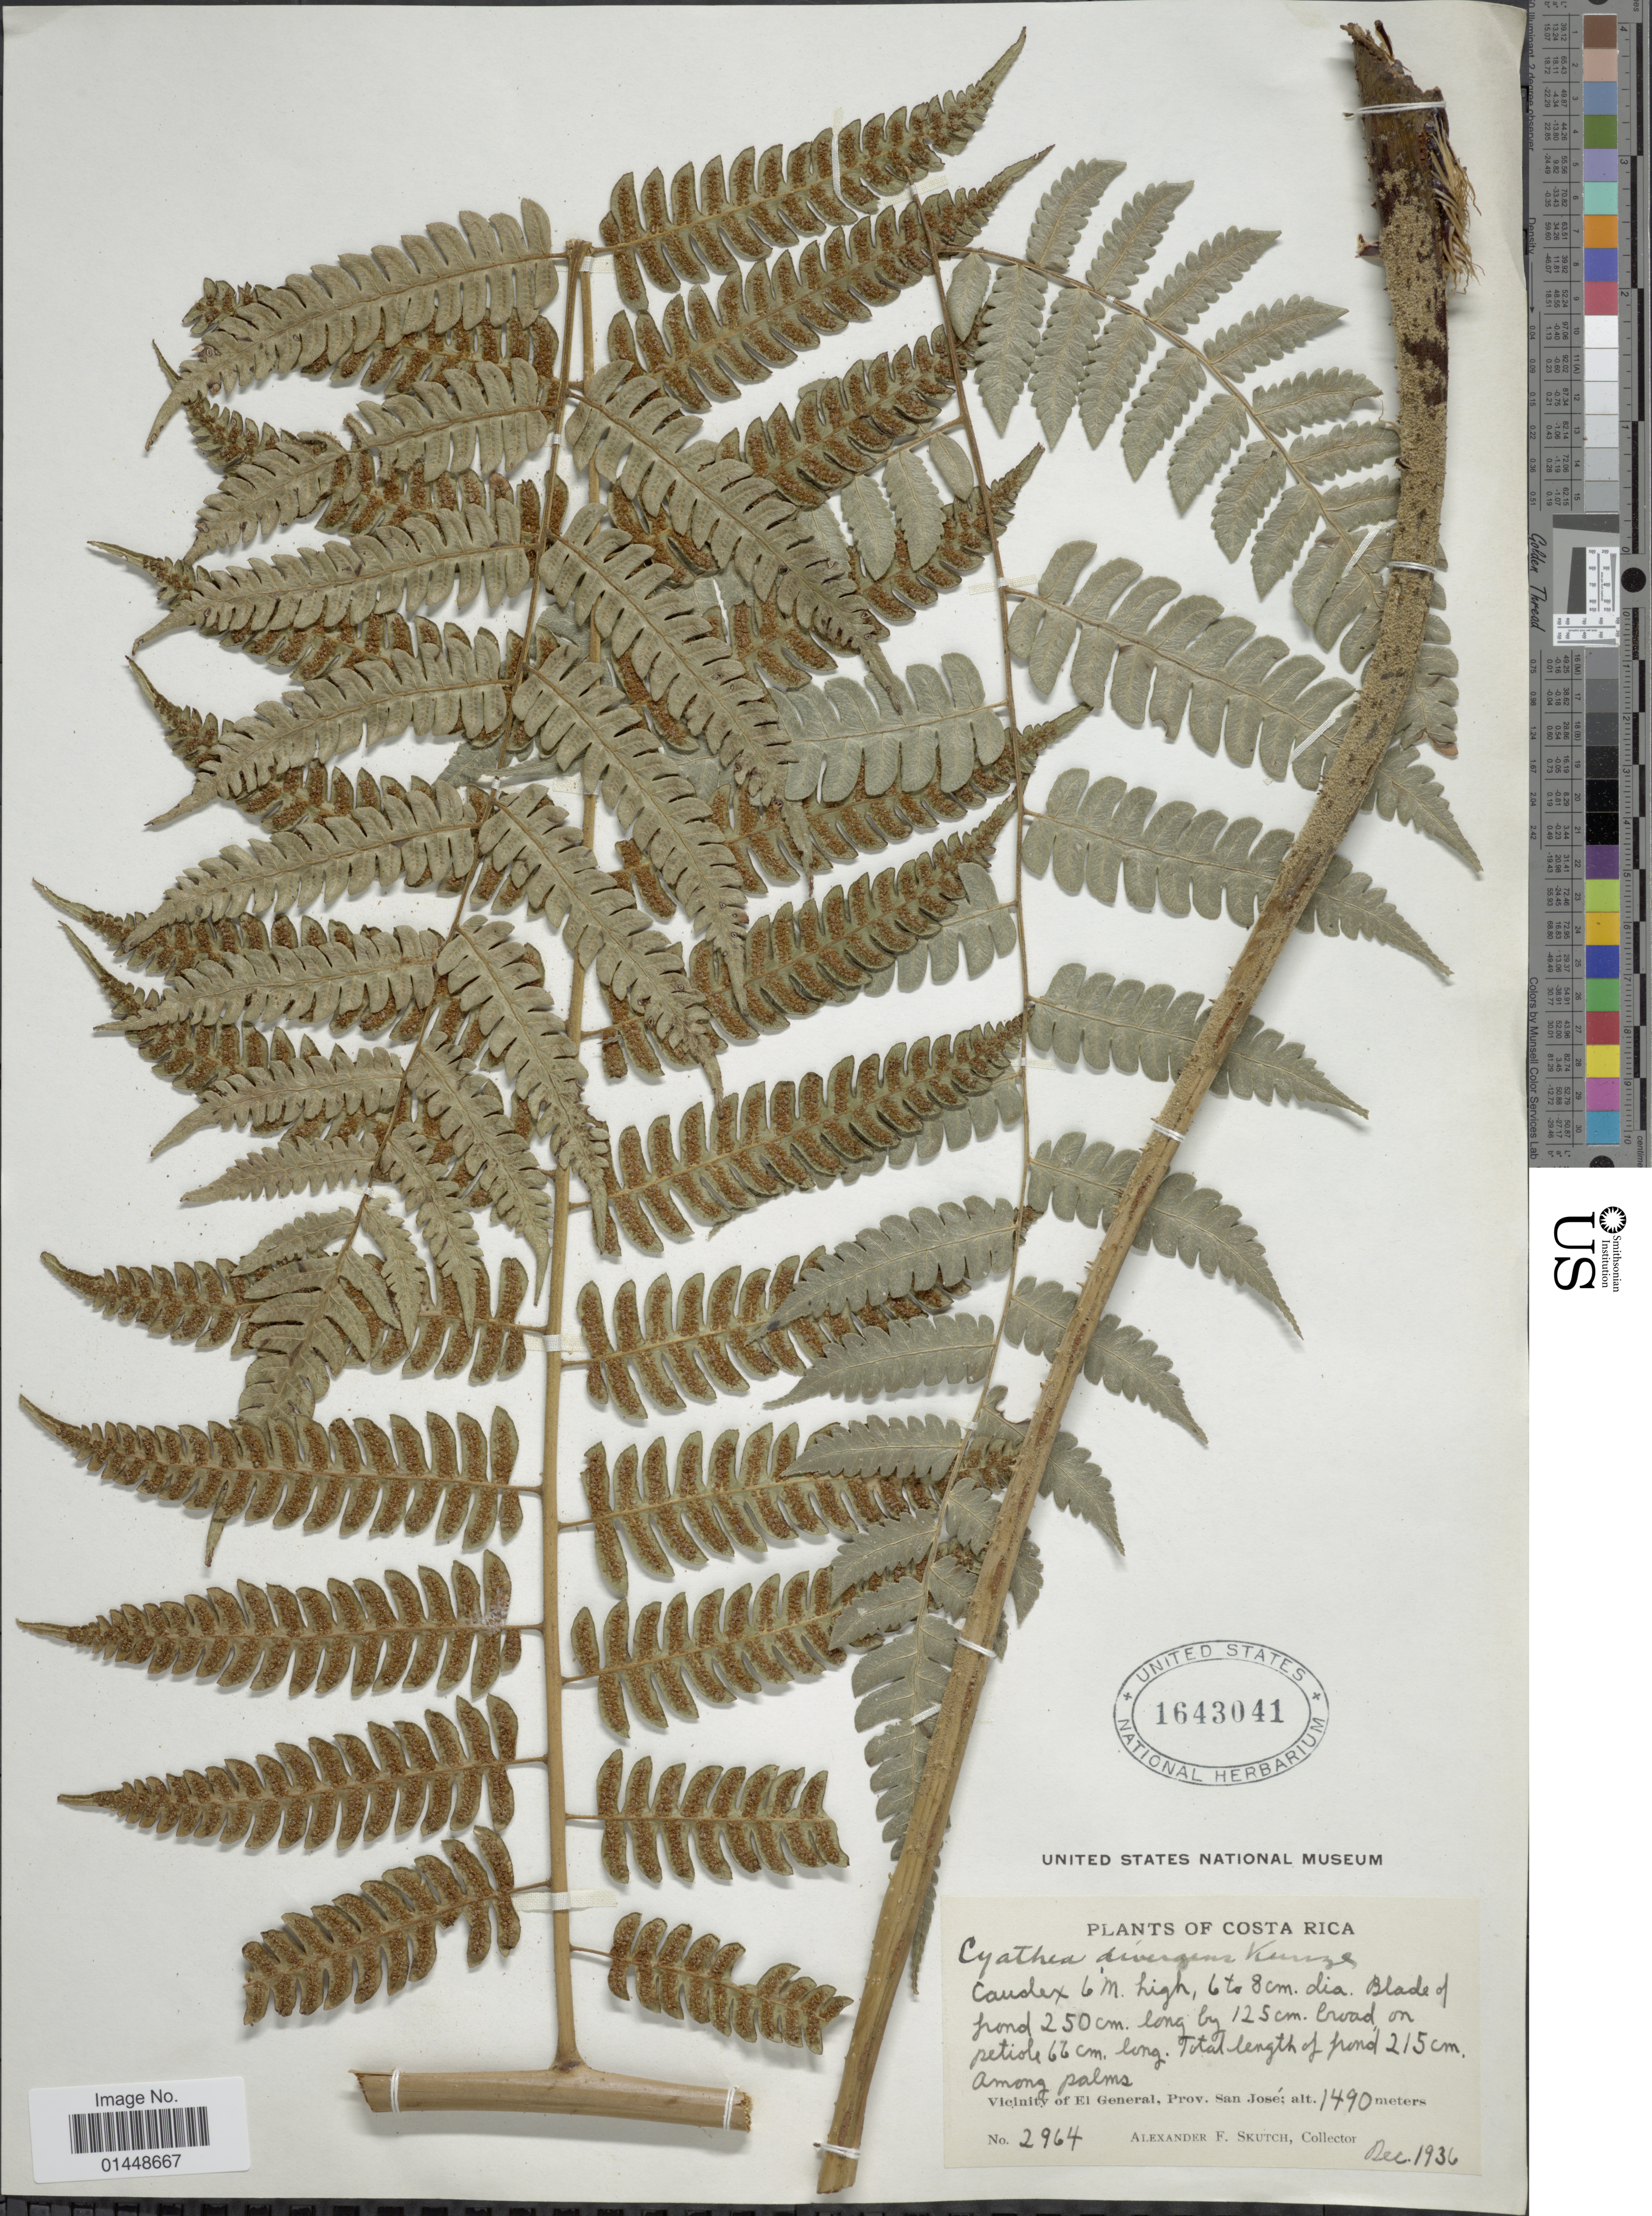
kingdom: Plantae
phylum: Tracheophyta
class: Polypodiopsida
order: Cyatheales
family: Cyatheaceae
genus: Cyathea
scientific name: Cyathea divergens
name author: Kunze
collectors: A. F. Skutch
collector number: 2964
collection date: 1936-12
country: Costa Rica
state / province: San José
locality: Vicinity of El General, Prov. San José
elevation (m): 1490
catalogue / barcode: US 1643041